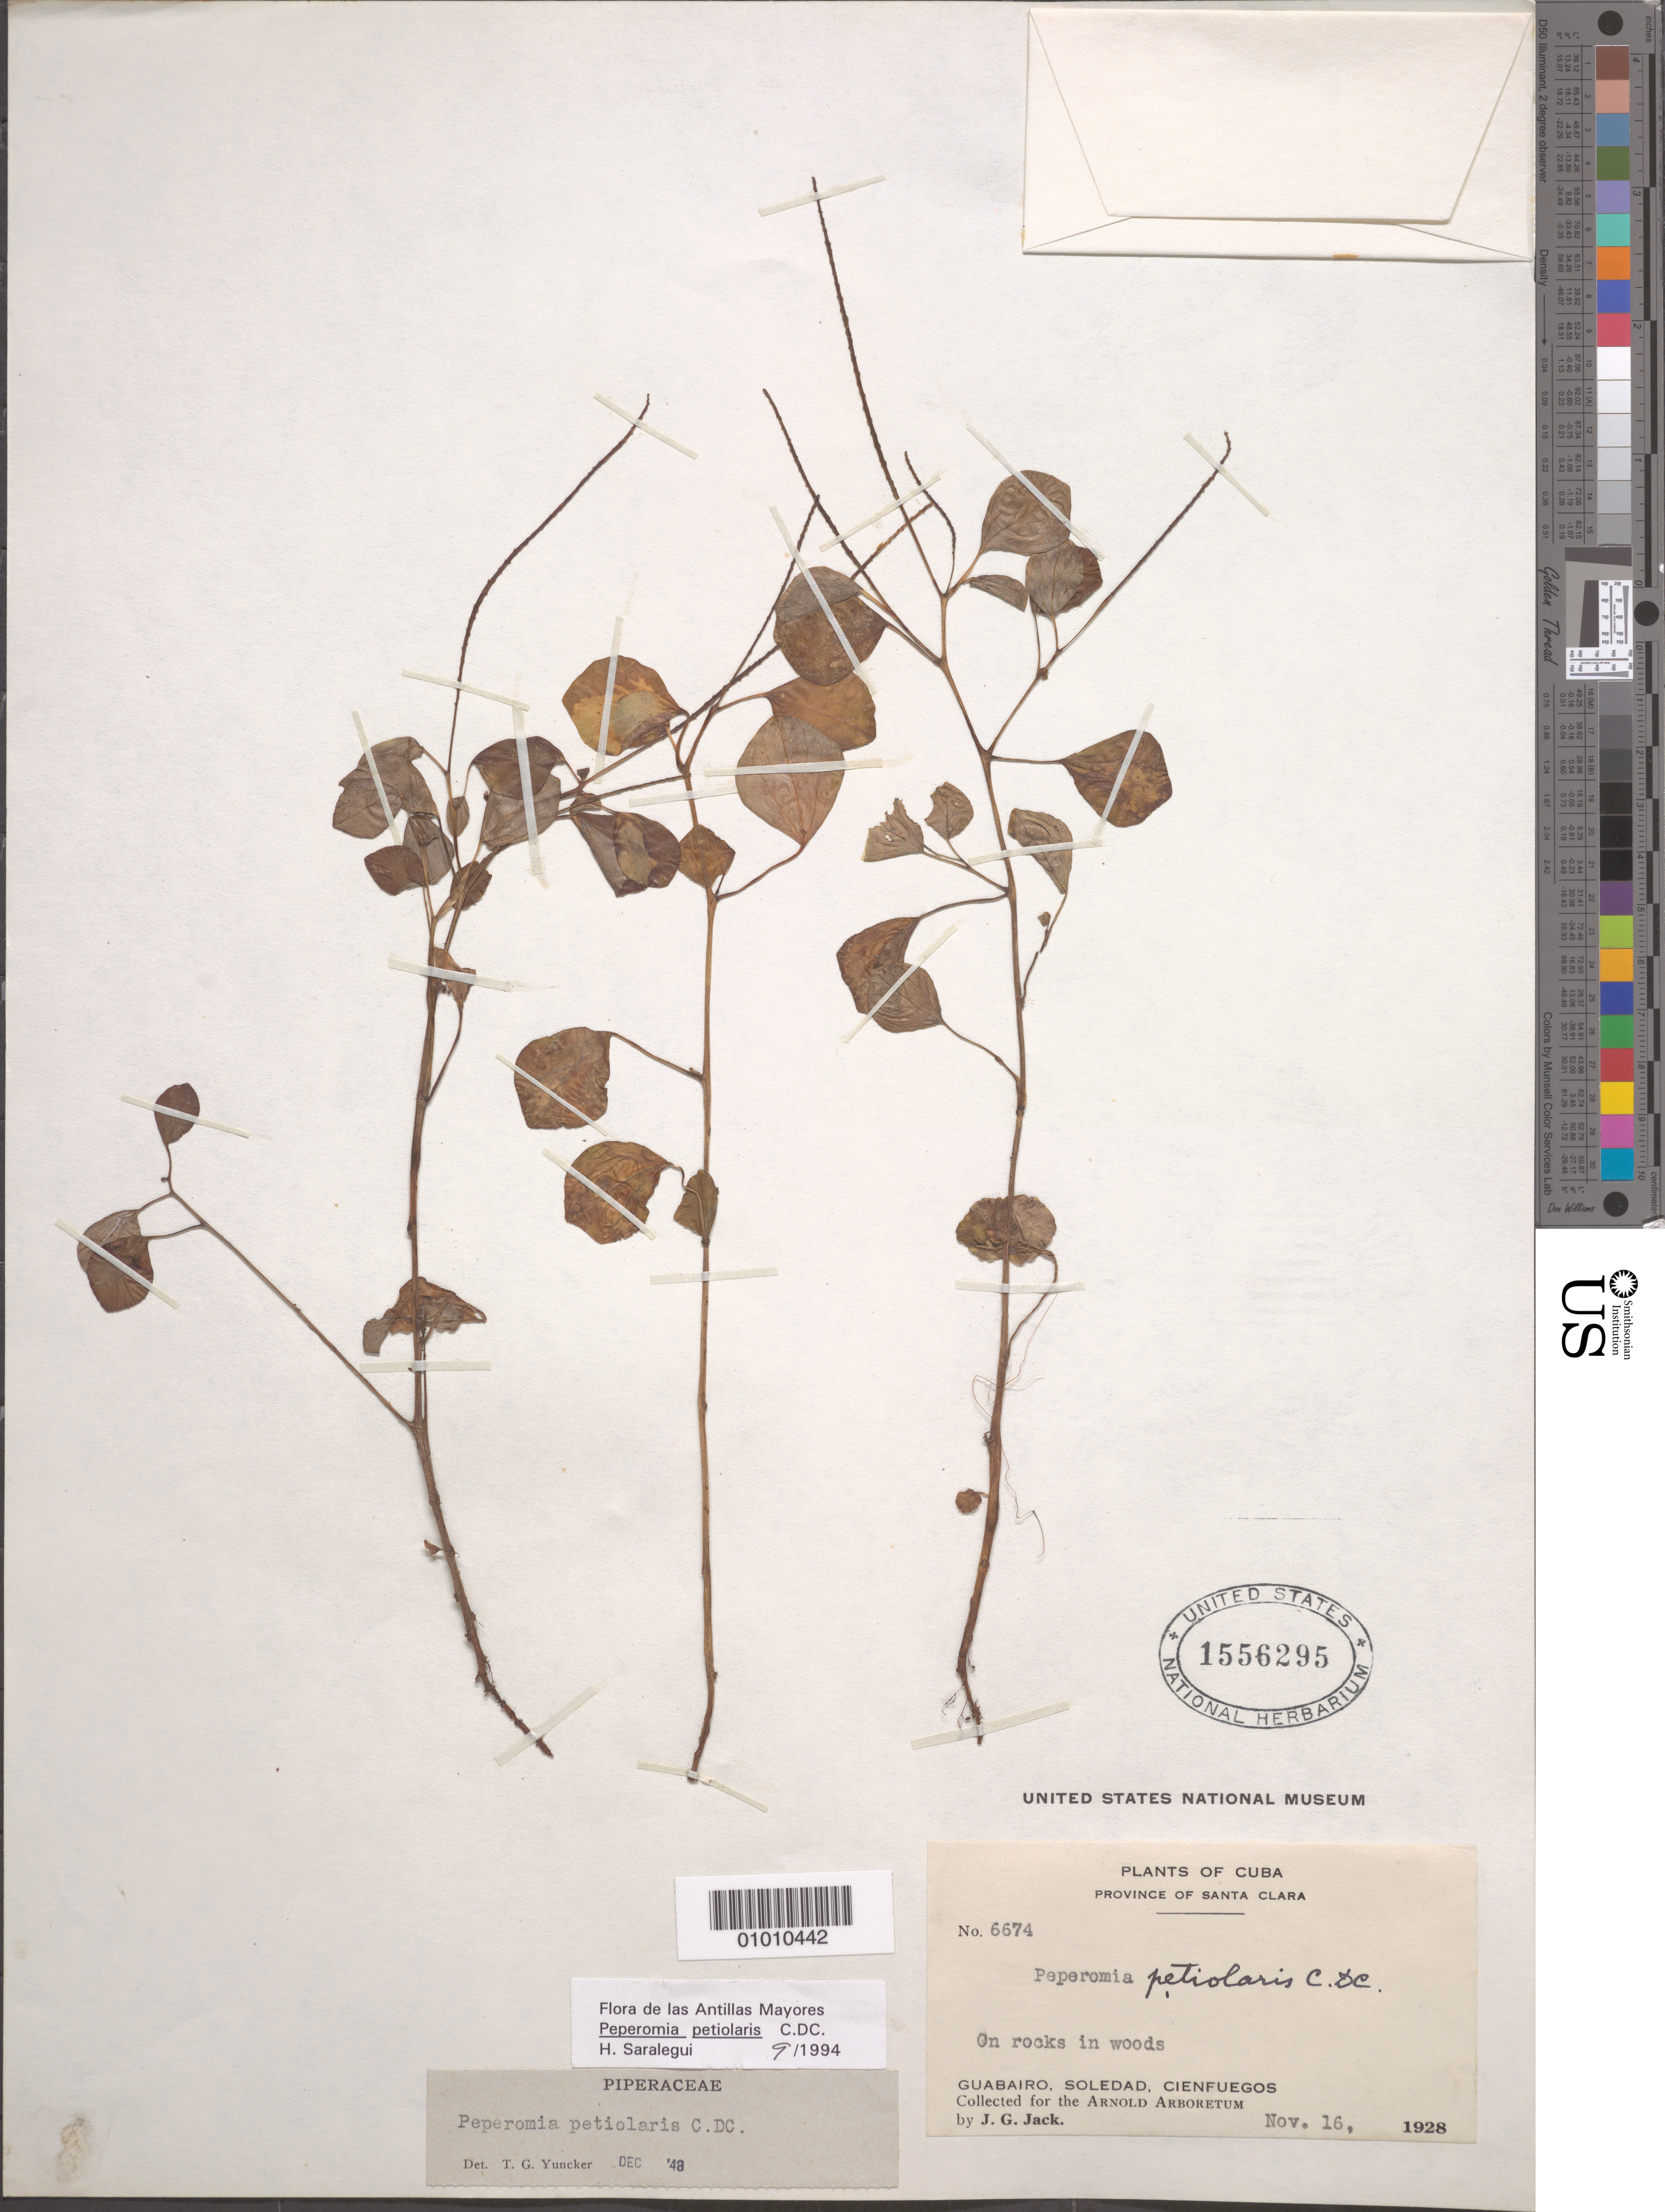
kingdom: Plantae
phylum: Tracheophyta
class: Magnoliopsida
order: Piperales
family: Piperaceae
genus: Peperomia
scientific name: Peperomia petiolaris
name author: C. DC.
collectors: J. G. Jack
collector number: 6674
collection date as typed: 16 Nov 1928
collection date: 1928-11-16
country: Cuba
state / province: Cienfuegos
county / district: Santa Clara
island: Cuba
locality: On rock in woods Guabairo, Soledad, Cienfuegos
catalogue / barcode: US 1556295